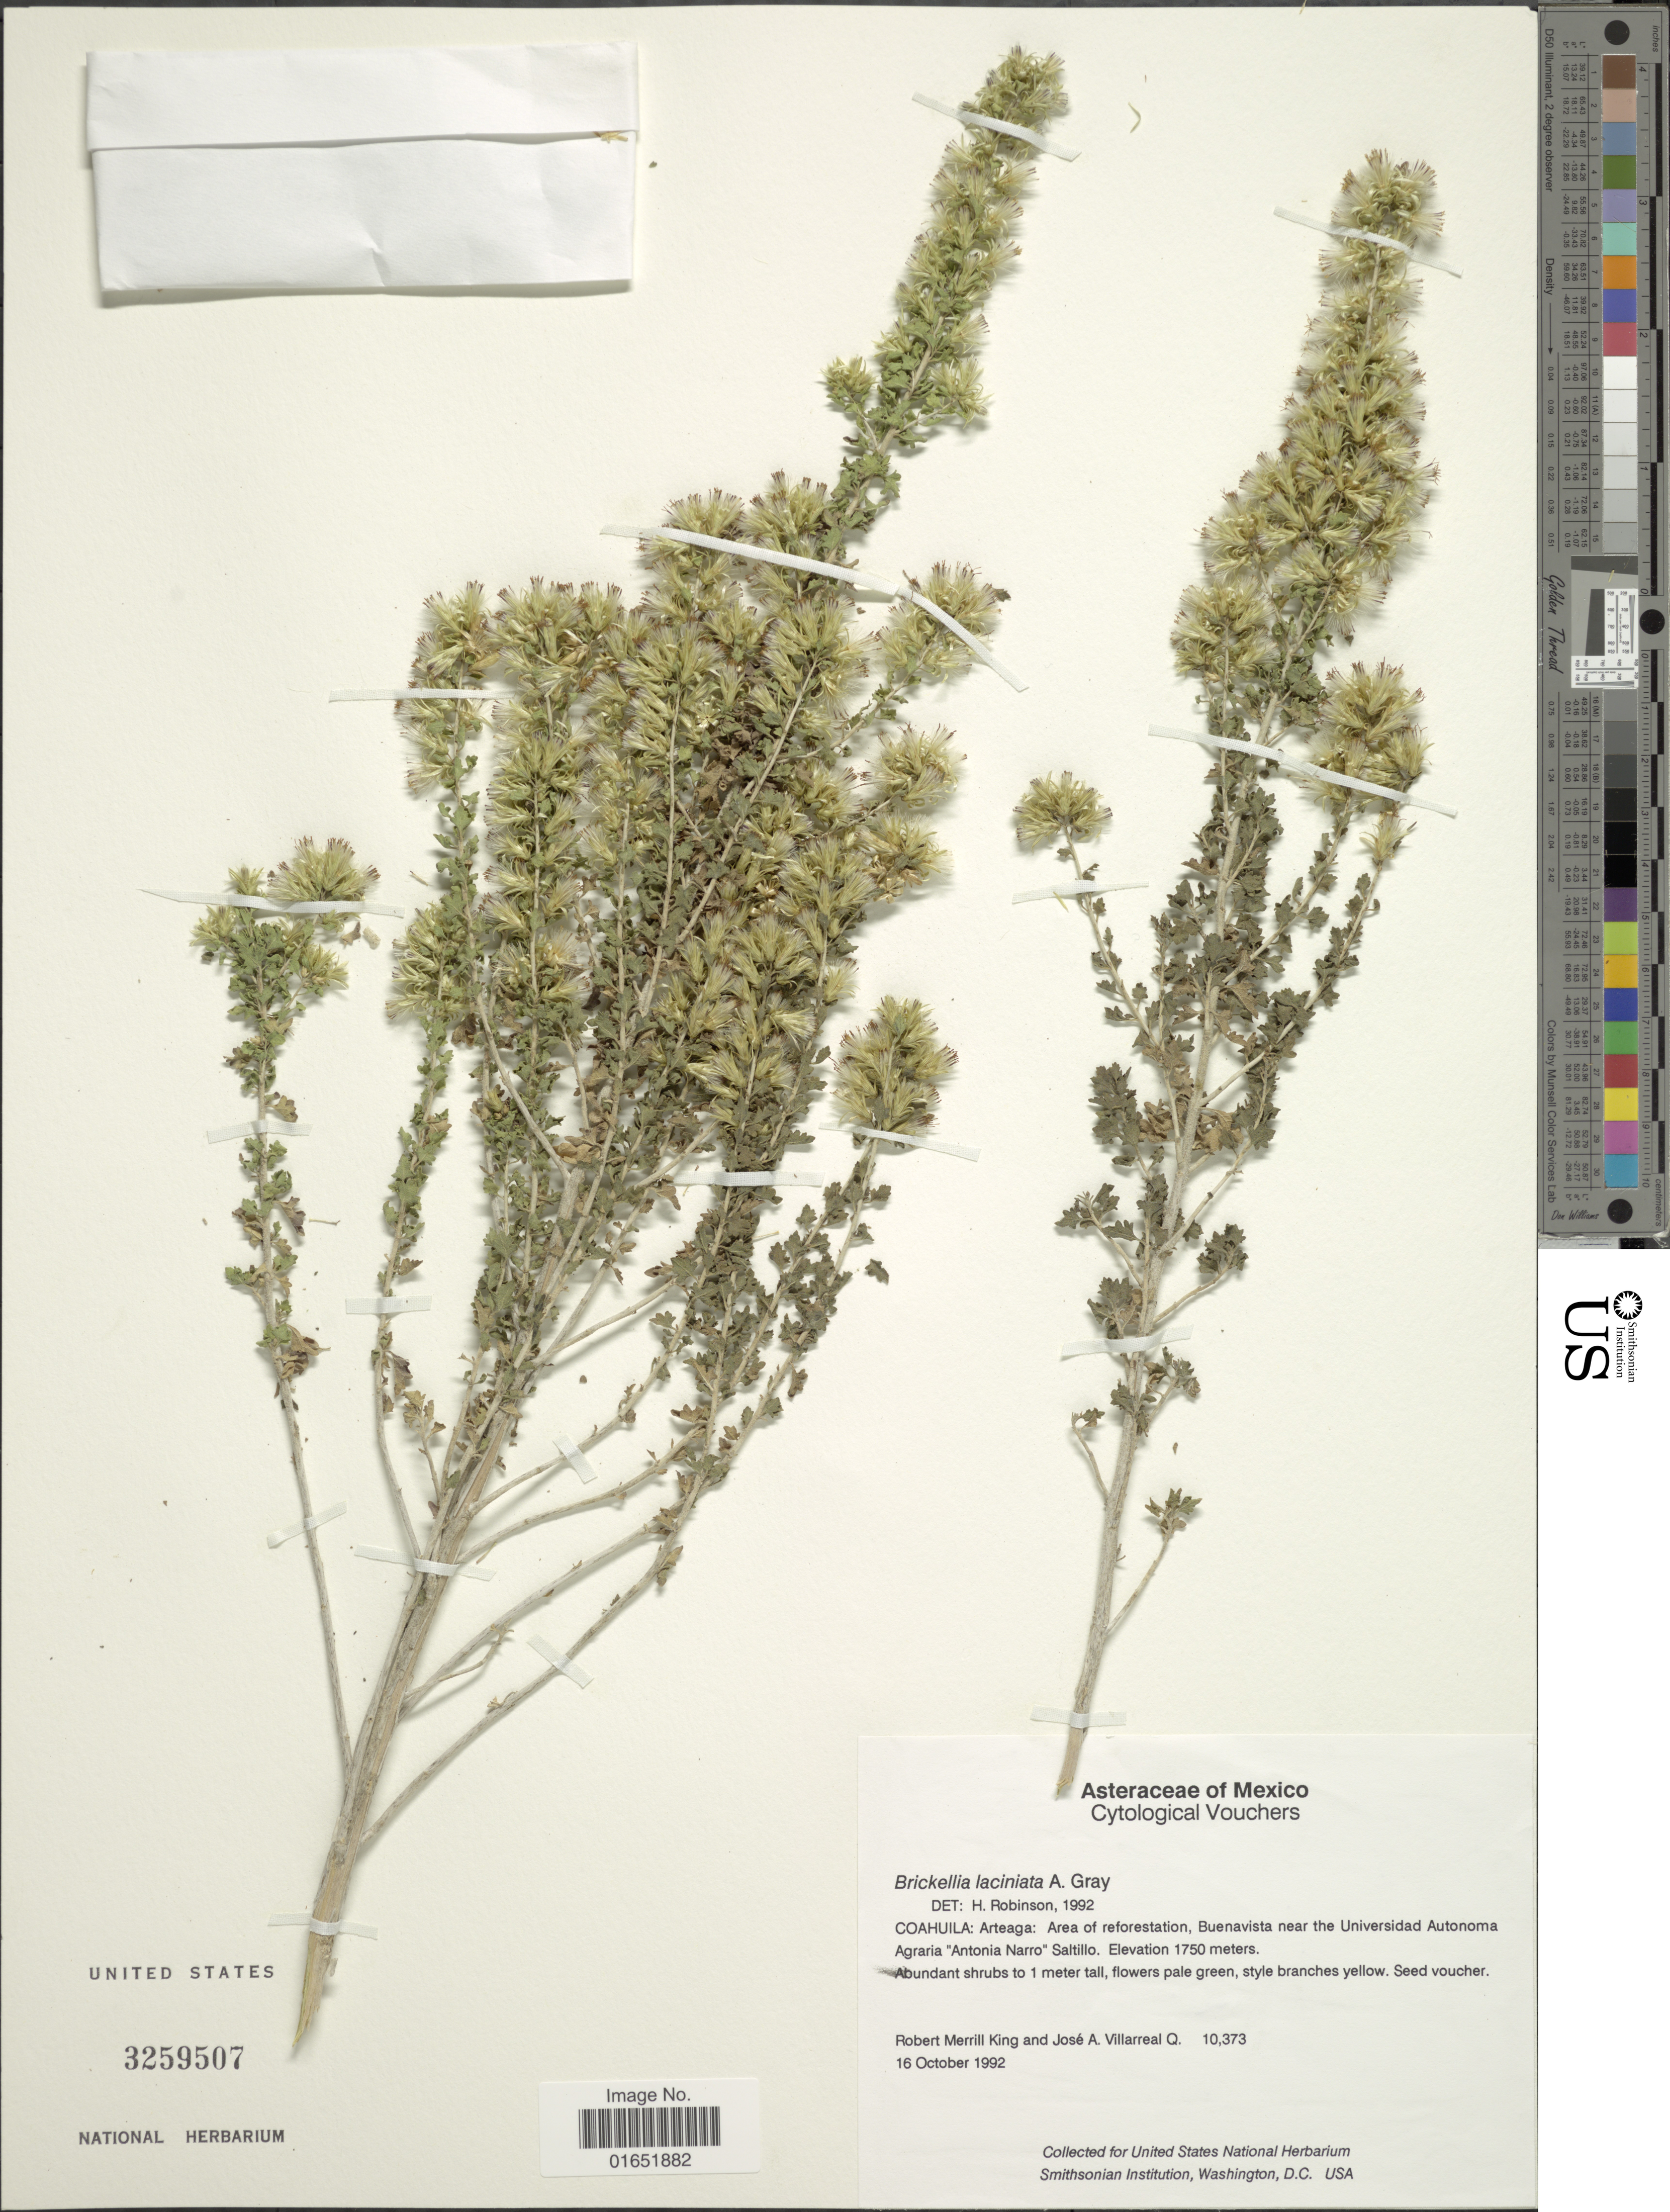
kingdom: Plantae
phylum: Tracheophyta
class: Magnoliopsida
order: Asterales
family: Asteraceae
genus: Brickellia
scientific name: Brickellia laciniata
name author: A. Gray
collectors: R. M. King & J. Villarreal-Quintanilla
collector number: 10373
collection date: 1992-10-16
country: Mexico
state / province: Coahuila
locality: Arteaga: Area of reforestation, Buenavista near the Unversidad Autonoma Agraria 'Antonia Narro;; Saltillo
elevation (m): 1750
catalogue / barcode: US 3259507